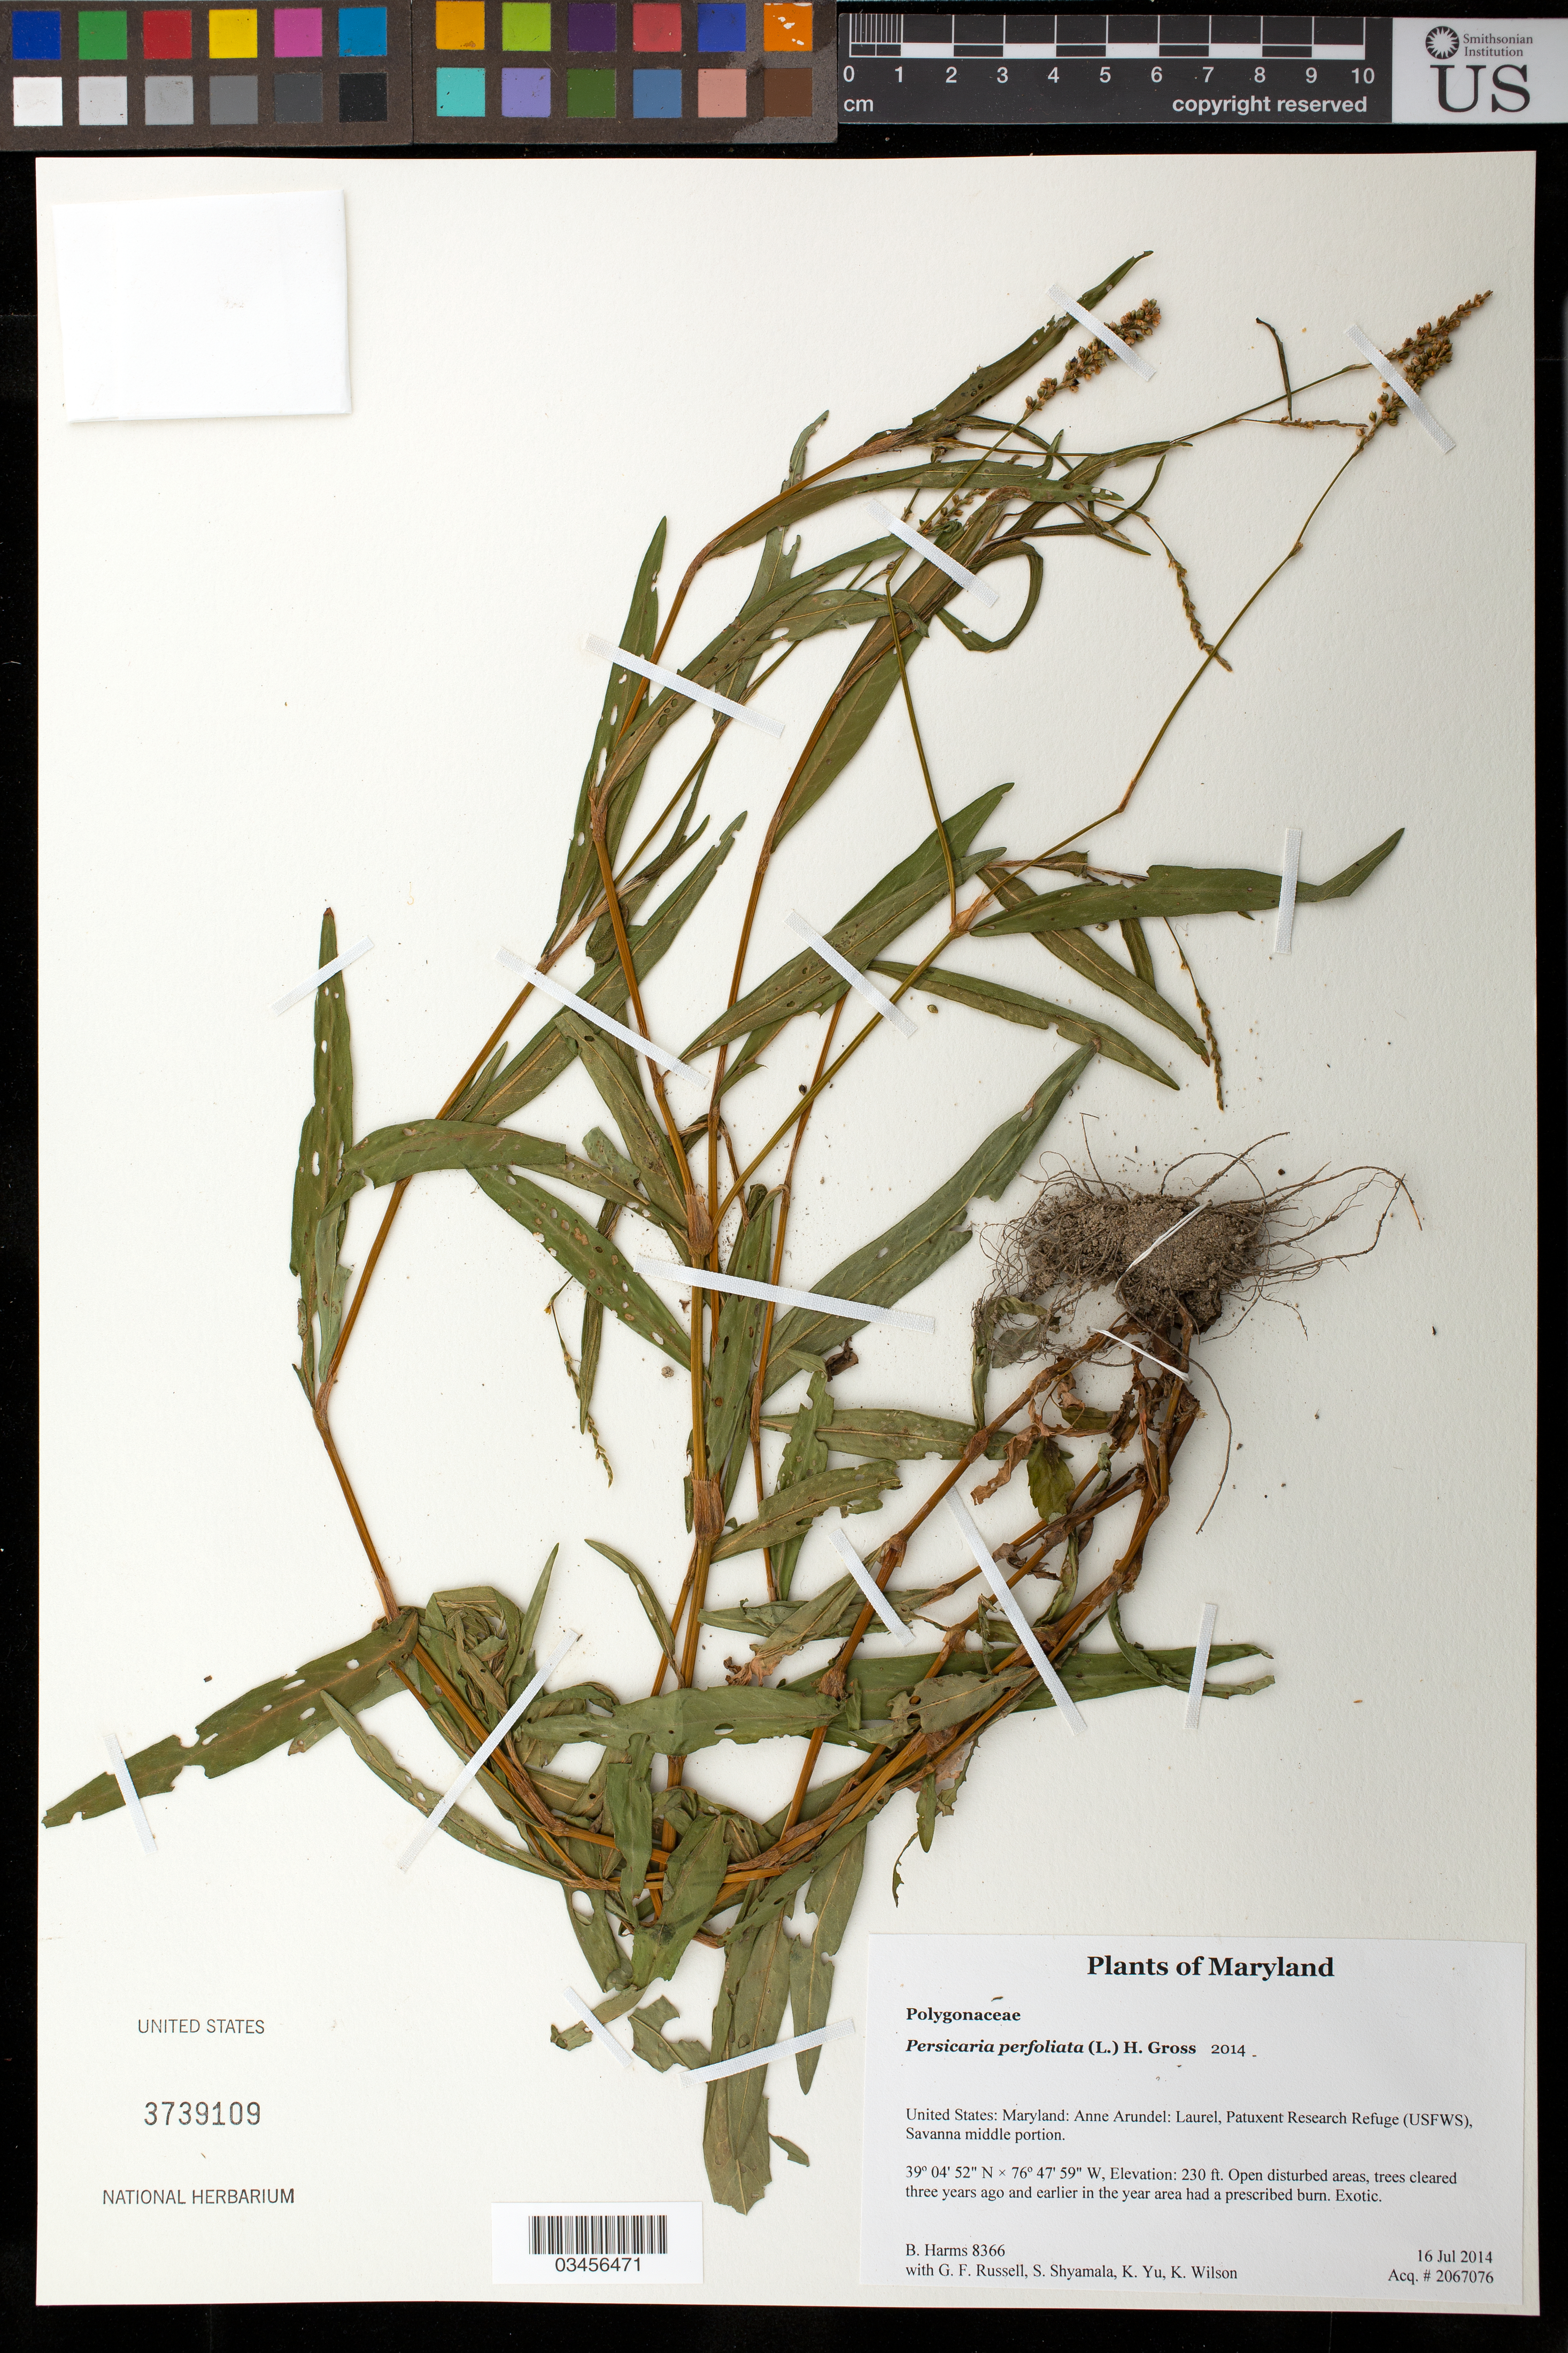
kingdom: Plantae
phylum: Tracheophyta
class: Magnoliopsida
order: Caryophyllales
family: Polygonaceae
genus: Persicaria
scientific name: Persicaria hydropiperoides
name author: (Michx.) Small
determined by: Atha, D. E.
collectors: B. Harms, G. Russell, S. Shyamala, K. Yu & K. Wilson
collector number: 8366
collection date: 2014-07-16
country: United States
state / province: Maryland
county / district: Anne Arundel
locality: Laurel, Patuxent Research Refuge (USFWS), Savanna middle portion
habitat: Open disturbed areas, trees cleared three years ago and earlier in the year area had a prescribed burn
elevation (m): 70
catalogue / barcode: US 3739109